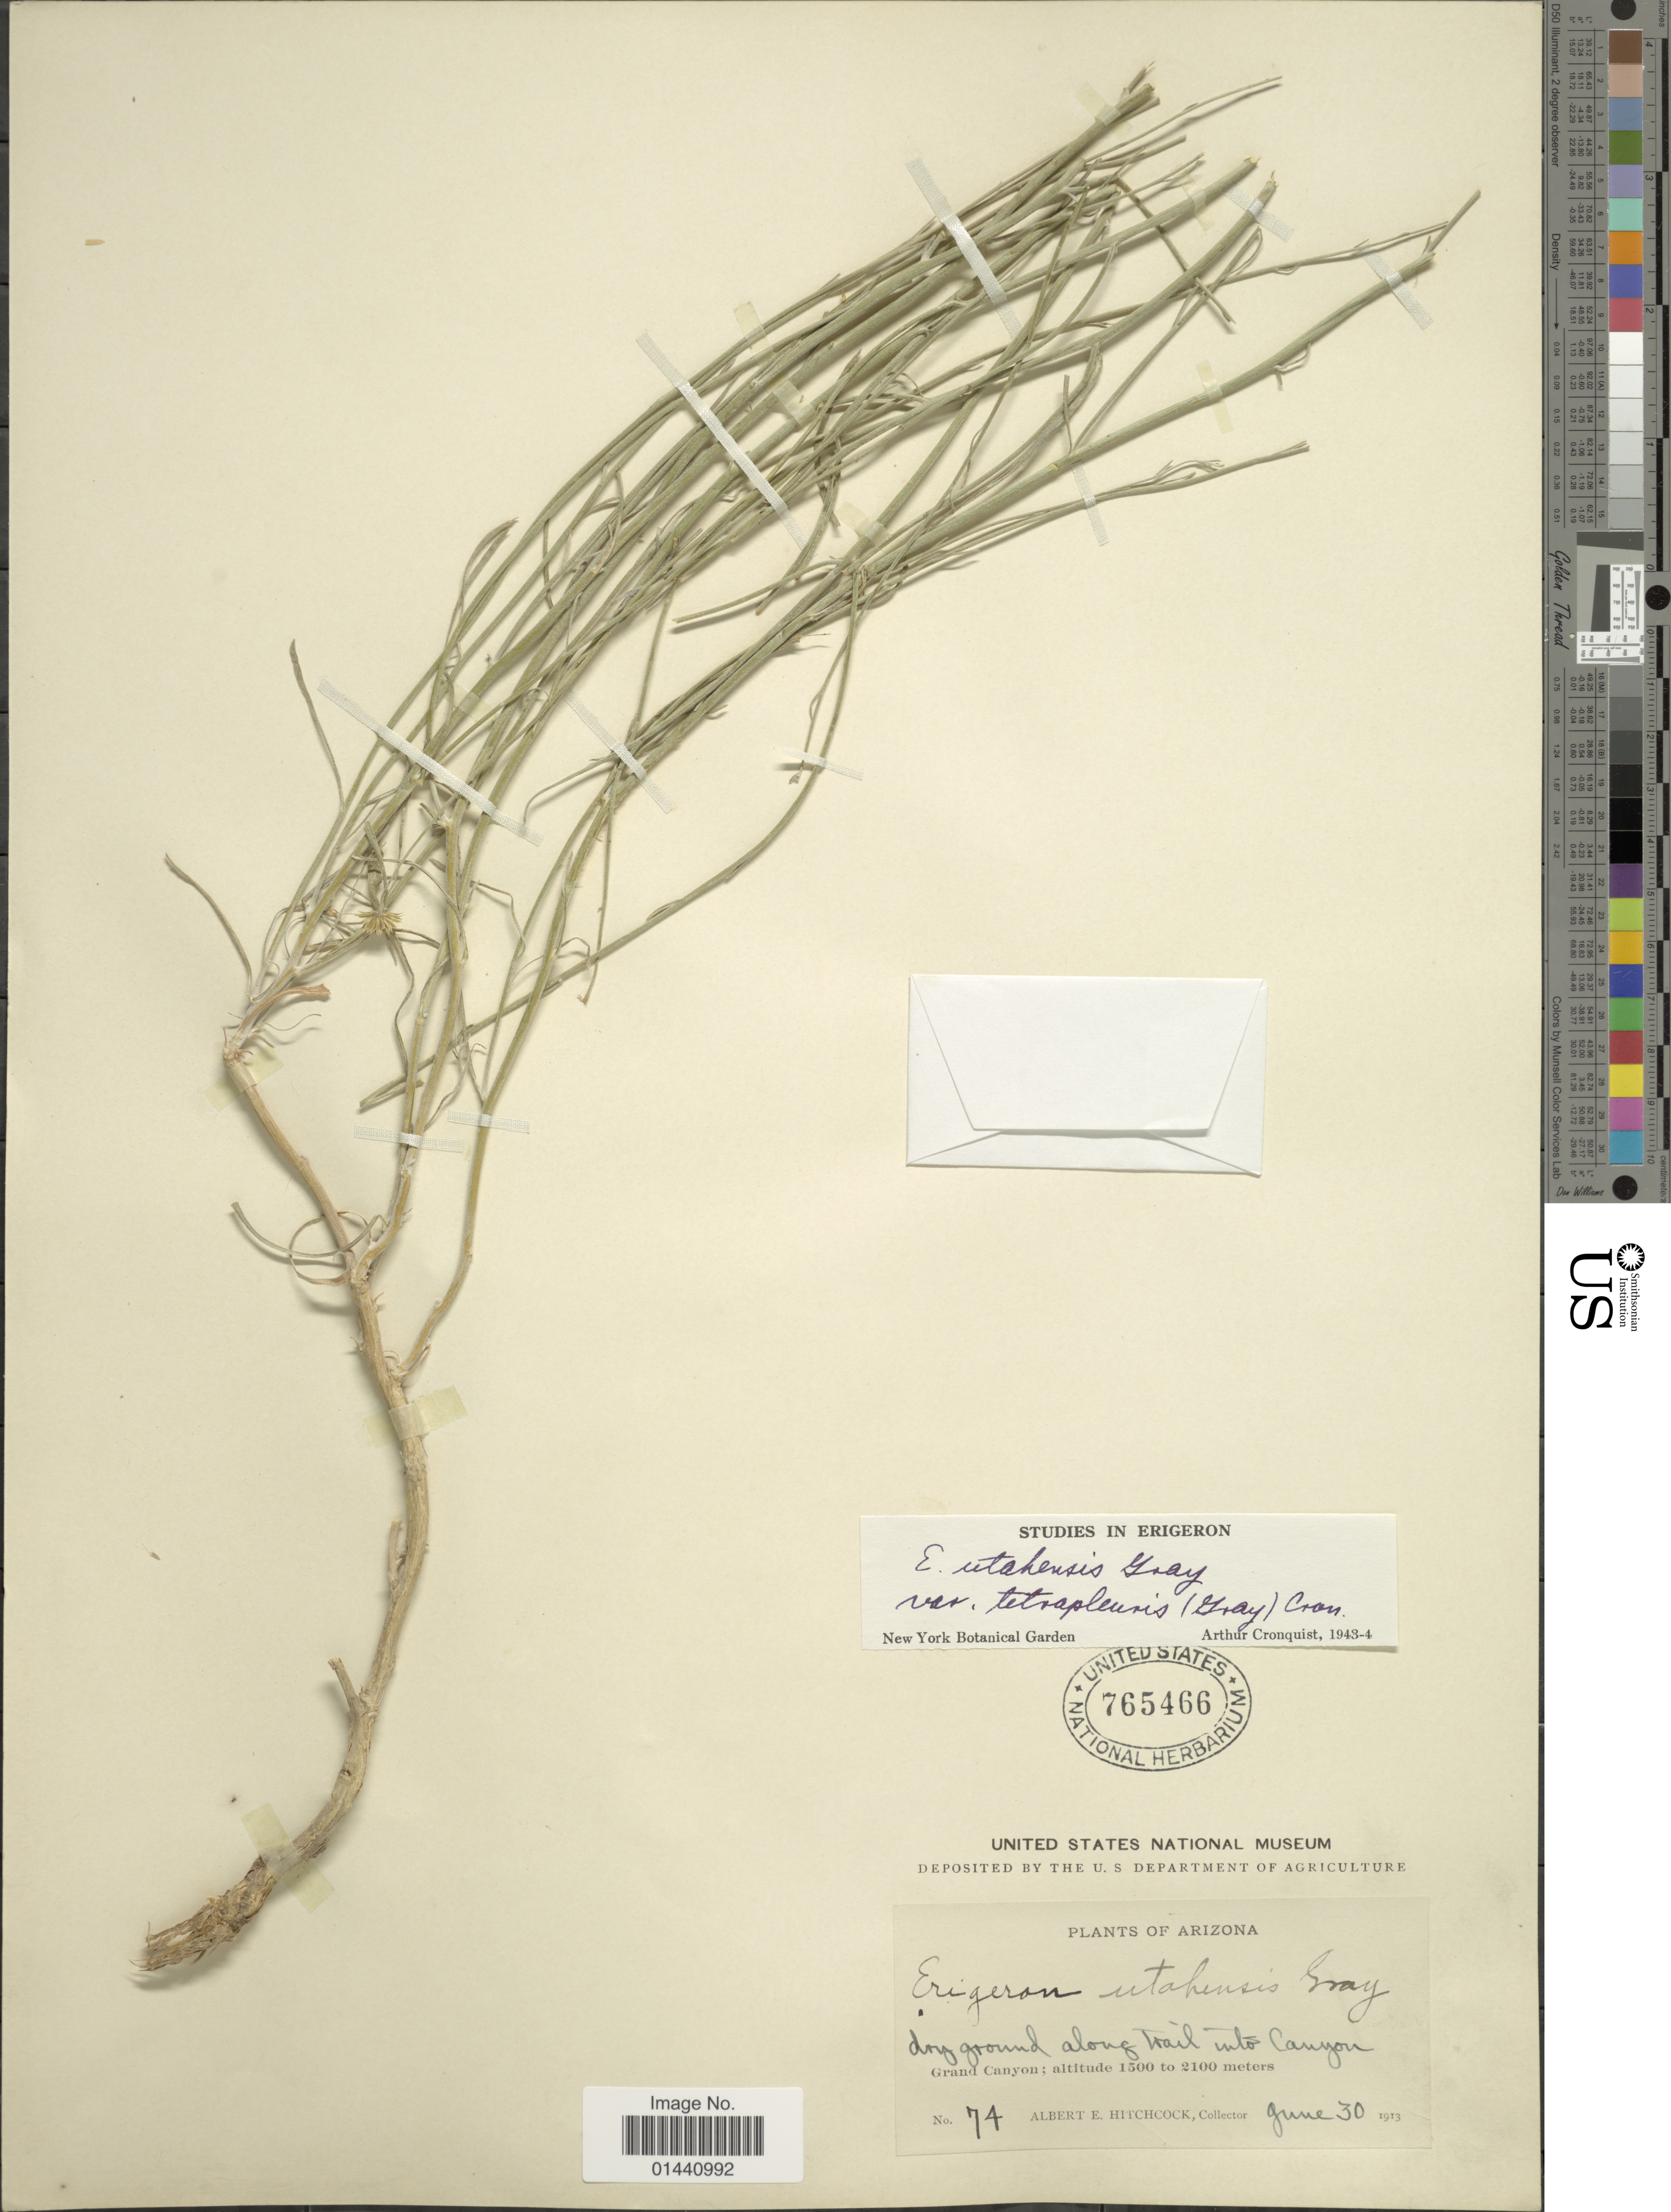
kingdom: Plantae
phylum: Tracheophyta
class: Magnoliopsida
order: Asterales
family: Asteraceae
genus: Erigeron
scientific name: Erigeron utahensis var. tetrapleuris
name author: (A. Gray) Cronq.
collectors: A. Hitchcock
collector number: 74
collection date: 1913-06-30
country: United States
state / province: Arizona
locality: Dry ground along trail into Canyon, Grand Canyon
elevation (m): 1500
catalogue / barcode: US 765466